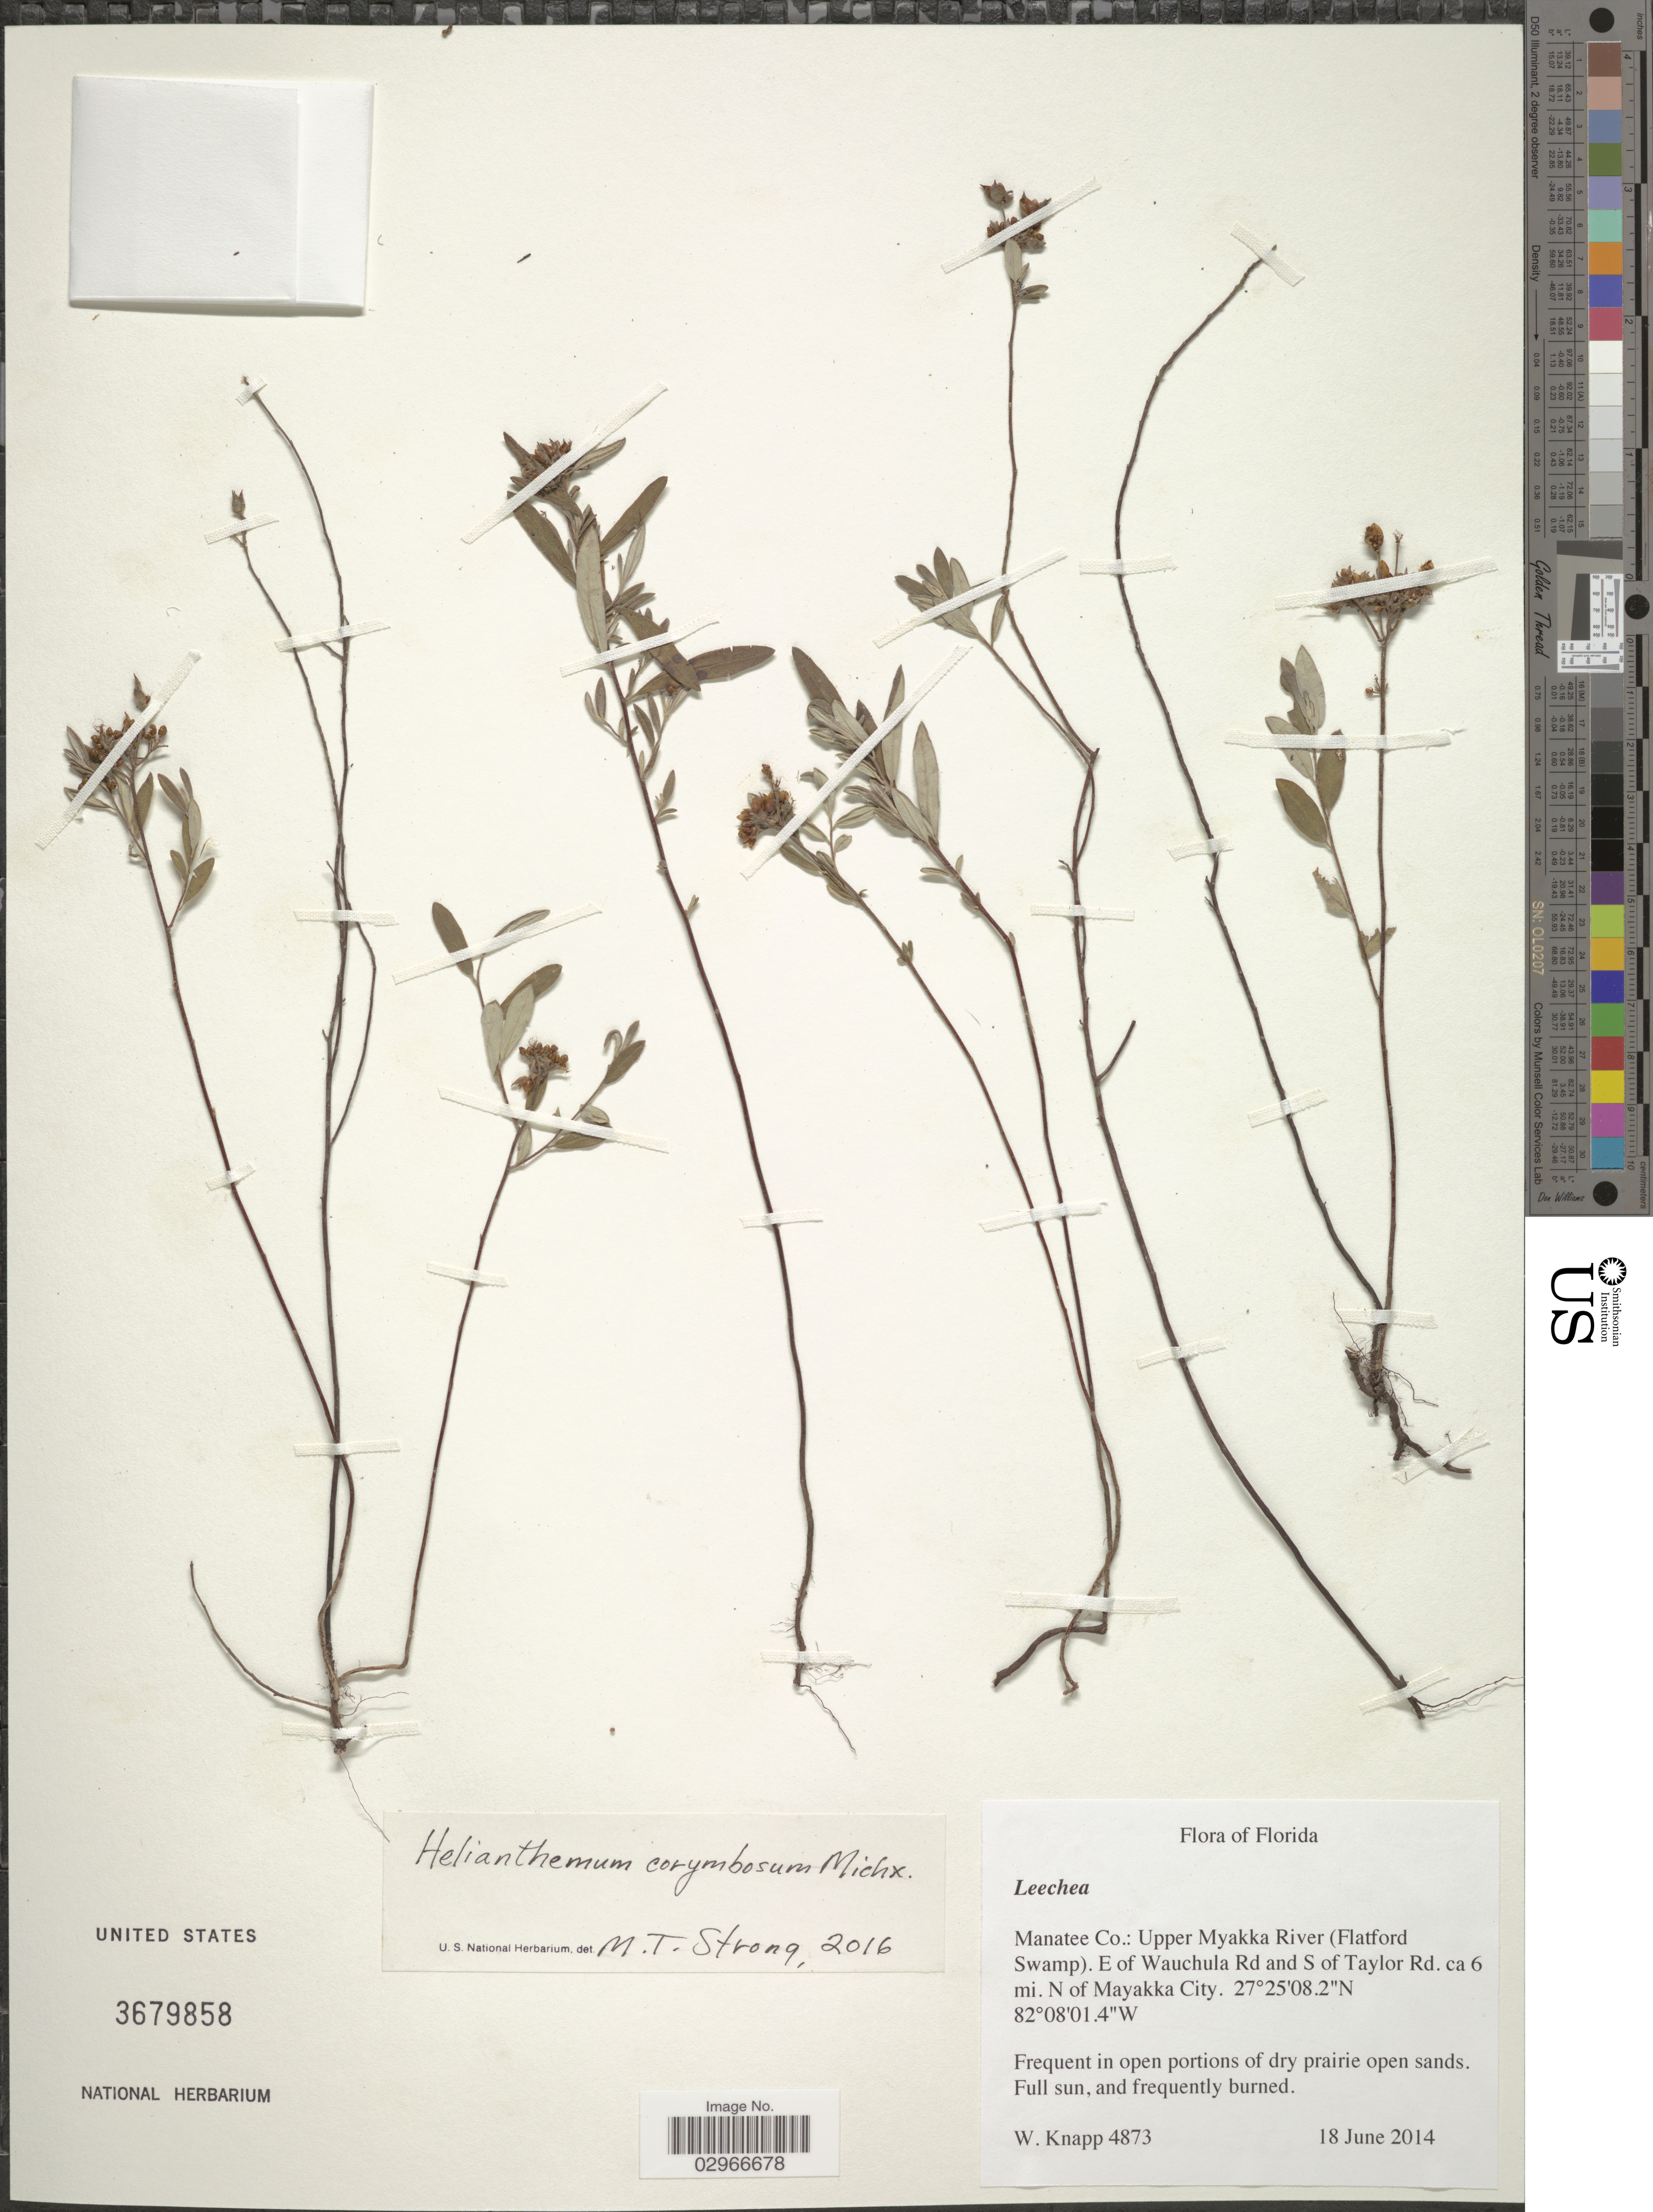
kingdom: Plantae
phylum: Tracheophyta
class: Magnoliopsida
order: Malvales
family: Cistaceae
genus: Helianthemum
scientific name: Helianthemum corymbosum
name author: Michx.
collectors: W. Knapp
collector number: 4873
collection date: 2014-06-18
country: United States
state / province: Florida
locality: Manatee Co.: Upper Myakka River (Flatford Swamp). E of Wauchula Rd and S of Taylor Rd. ca 6 mi. N of Mayakka City.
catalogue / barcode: US 3679858